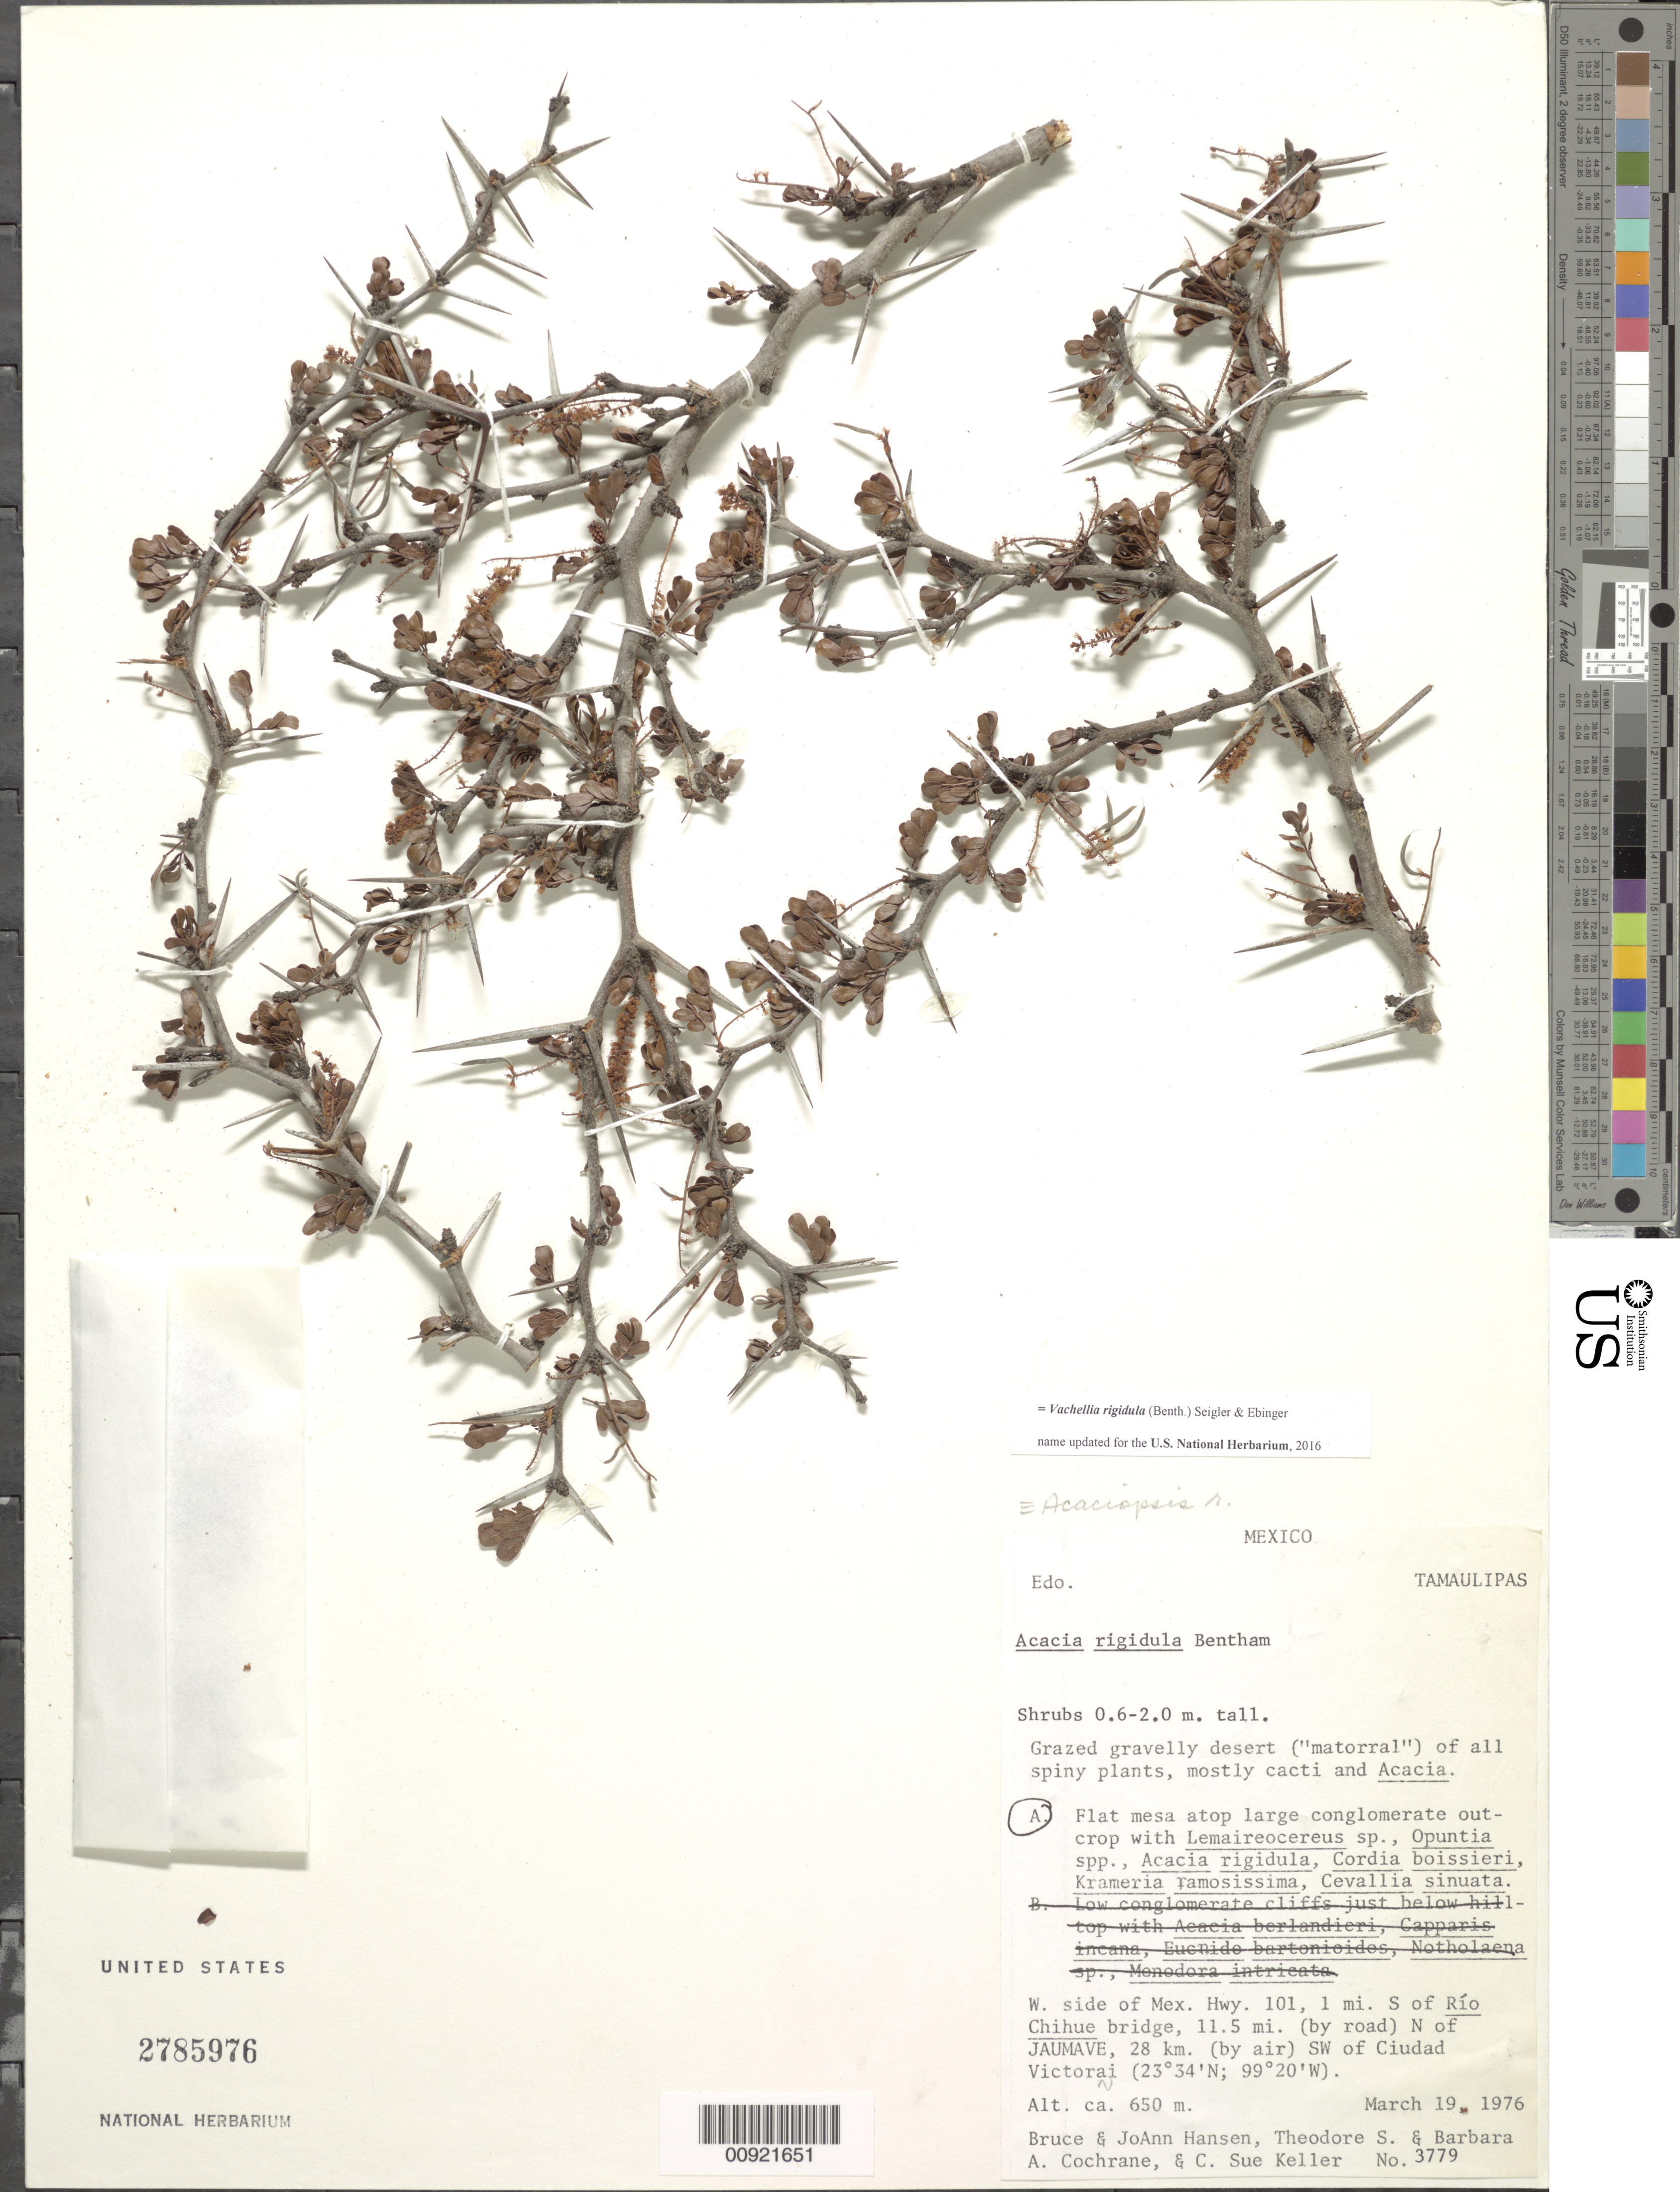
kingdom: Plantae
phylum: Tracheophyta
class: Magnoliopsida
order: Fabales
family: Fabaceae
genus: Vachellia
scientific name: Vachellia rigidula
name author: (Benth.) Seigler & Ebinger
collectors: B. Hansen, J. Hansen, T. Cochrane, B. Cochrane & C. S. Keller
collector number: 3779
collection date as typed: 19 Mar 1976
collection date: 1976-03-19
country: Mexico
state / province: Tamaulipas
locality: W side of Mex. Hwy. 101, 1 mi. S of Río Chihue bridge, 11.5 mi. (by road) N of Jaumave, 28 km. (by air) SW of Ciudad Victoria.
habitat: Grazed gravelly desert ("matorral") of all spiny plants, mostly cacti and Acacia. Flat mesa stop large conglomerate outcrop with Lemaireocereus sp., Opuntia spp., Acacia rigidula, Cordia boissieri, Krameria ramosissima, Cevallia sinuata.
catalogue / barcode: US 2785976